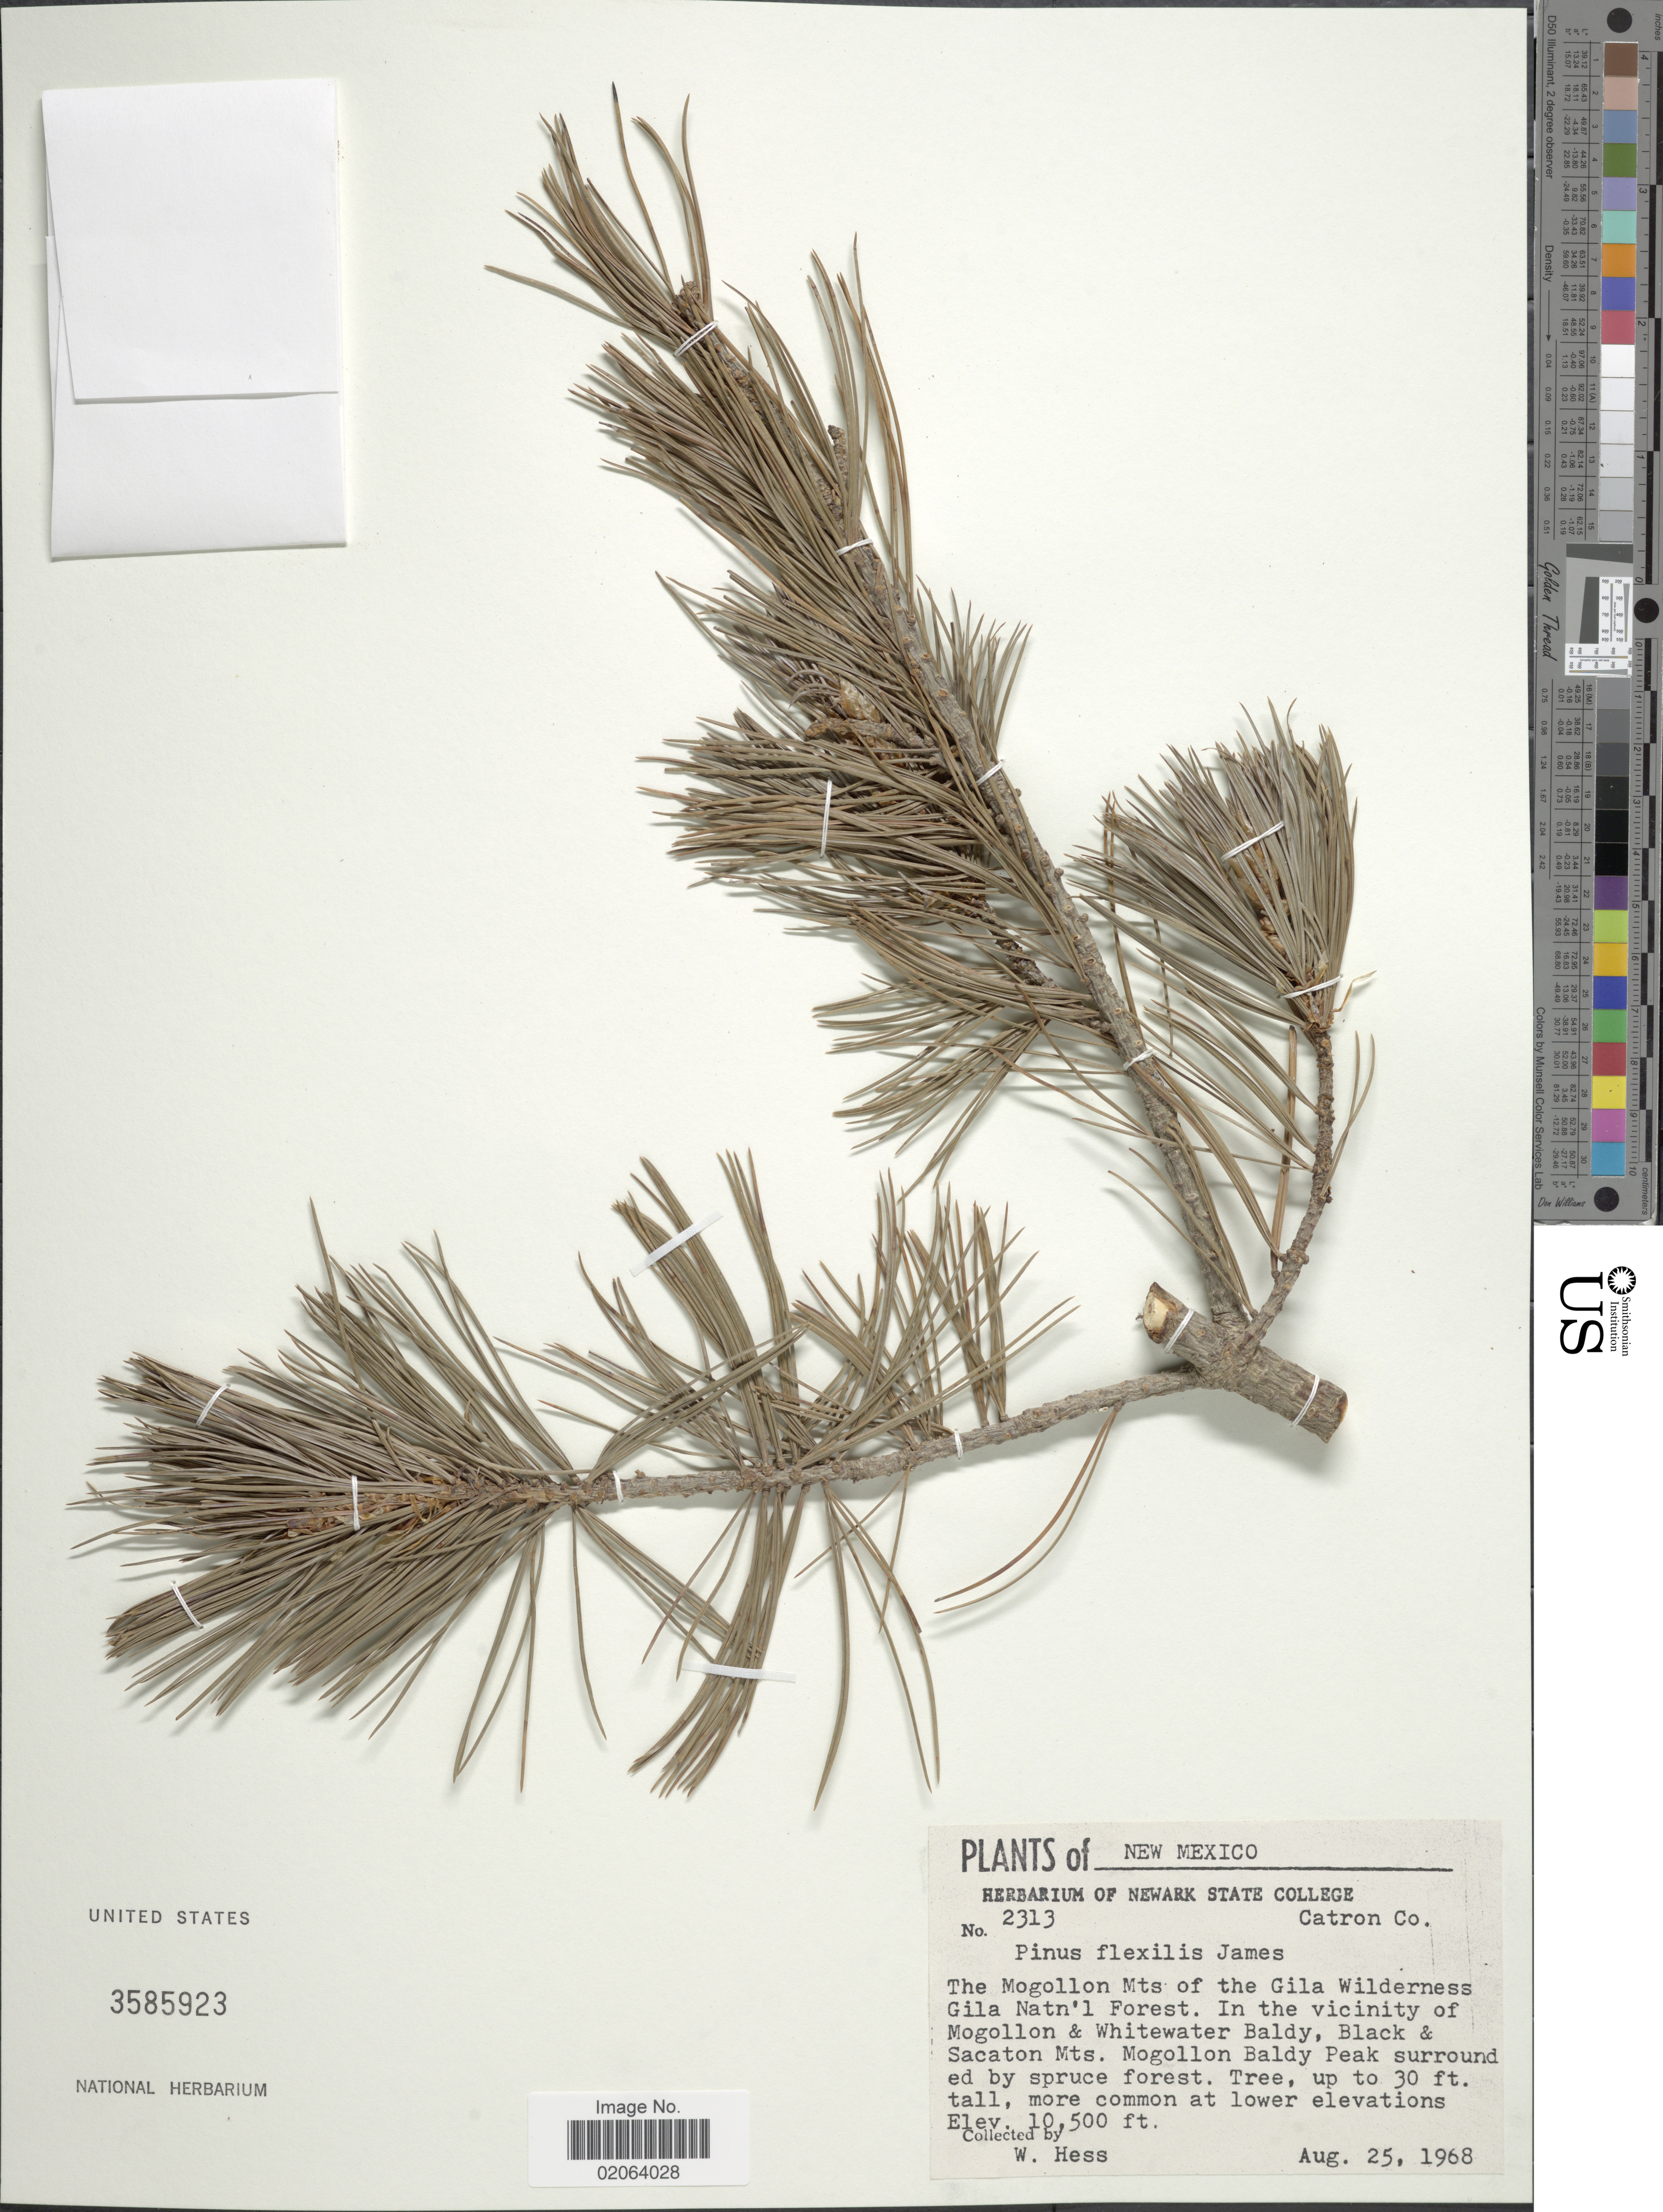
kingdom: Plantae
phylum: Tracheophyta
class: Pinopsida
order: Pinales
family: Pinaceae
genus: Pinus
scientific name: Pinus flexilis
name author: E. James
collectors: W. Hess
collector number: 2313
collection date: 1968-08-25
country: United States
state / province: New Mexico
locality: The Mogollon Mts of the Gila Wilderness Gila Natn'l Forest. In the vicinity of Mogollon & Whitewater Baldy, Black & Sacaton Mts. Mogollon Baldy Peak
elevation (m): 3200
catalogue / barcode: US 3585923